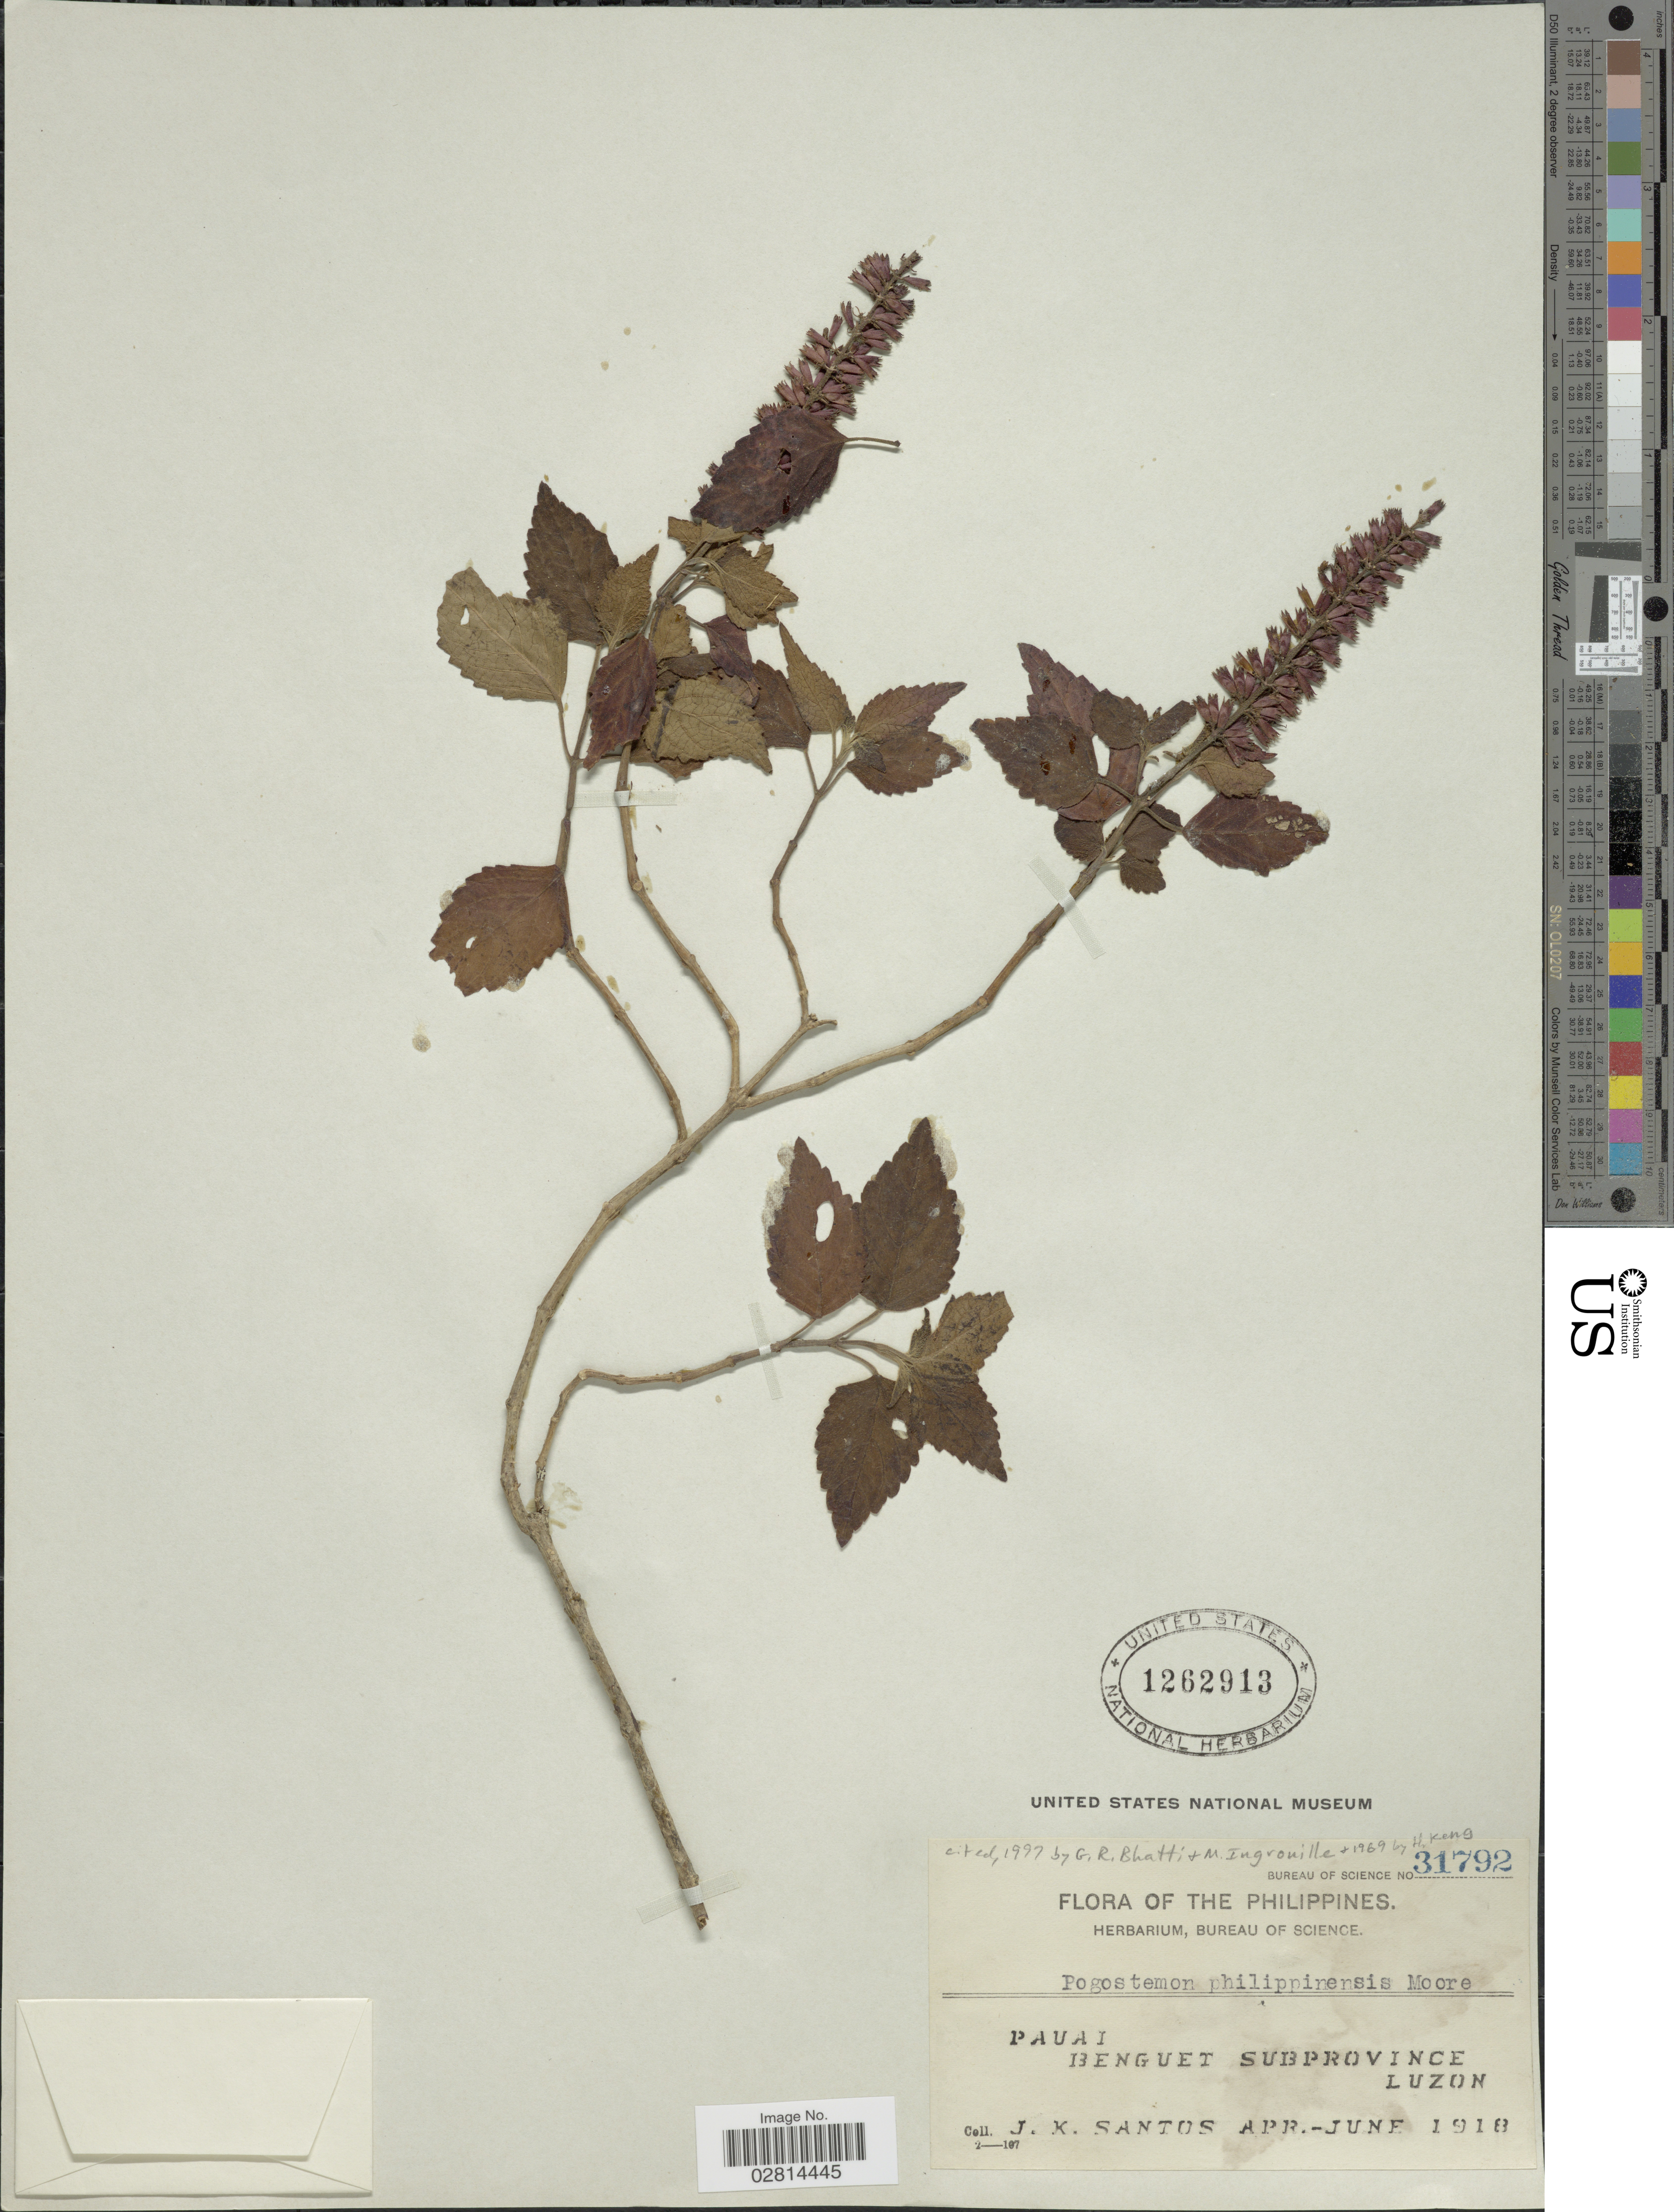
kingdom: Plantae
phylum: Tracheophyta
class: Magnoliopsida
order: Lamiales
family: Lamiaceae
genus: Pogostemon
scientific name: Pogostemon philippinensis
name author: S. Moore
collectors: J. K. Santos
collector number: Bureau of Science 31792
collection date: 1918-04/1918-06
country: Philippines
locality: Pauai. Benguet Subprovince. Luzon.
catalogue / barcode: US 1262913